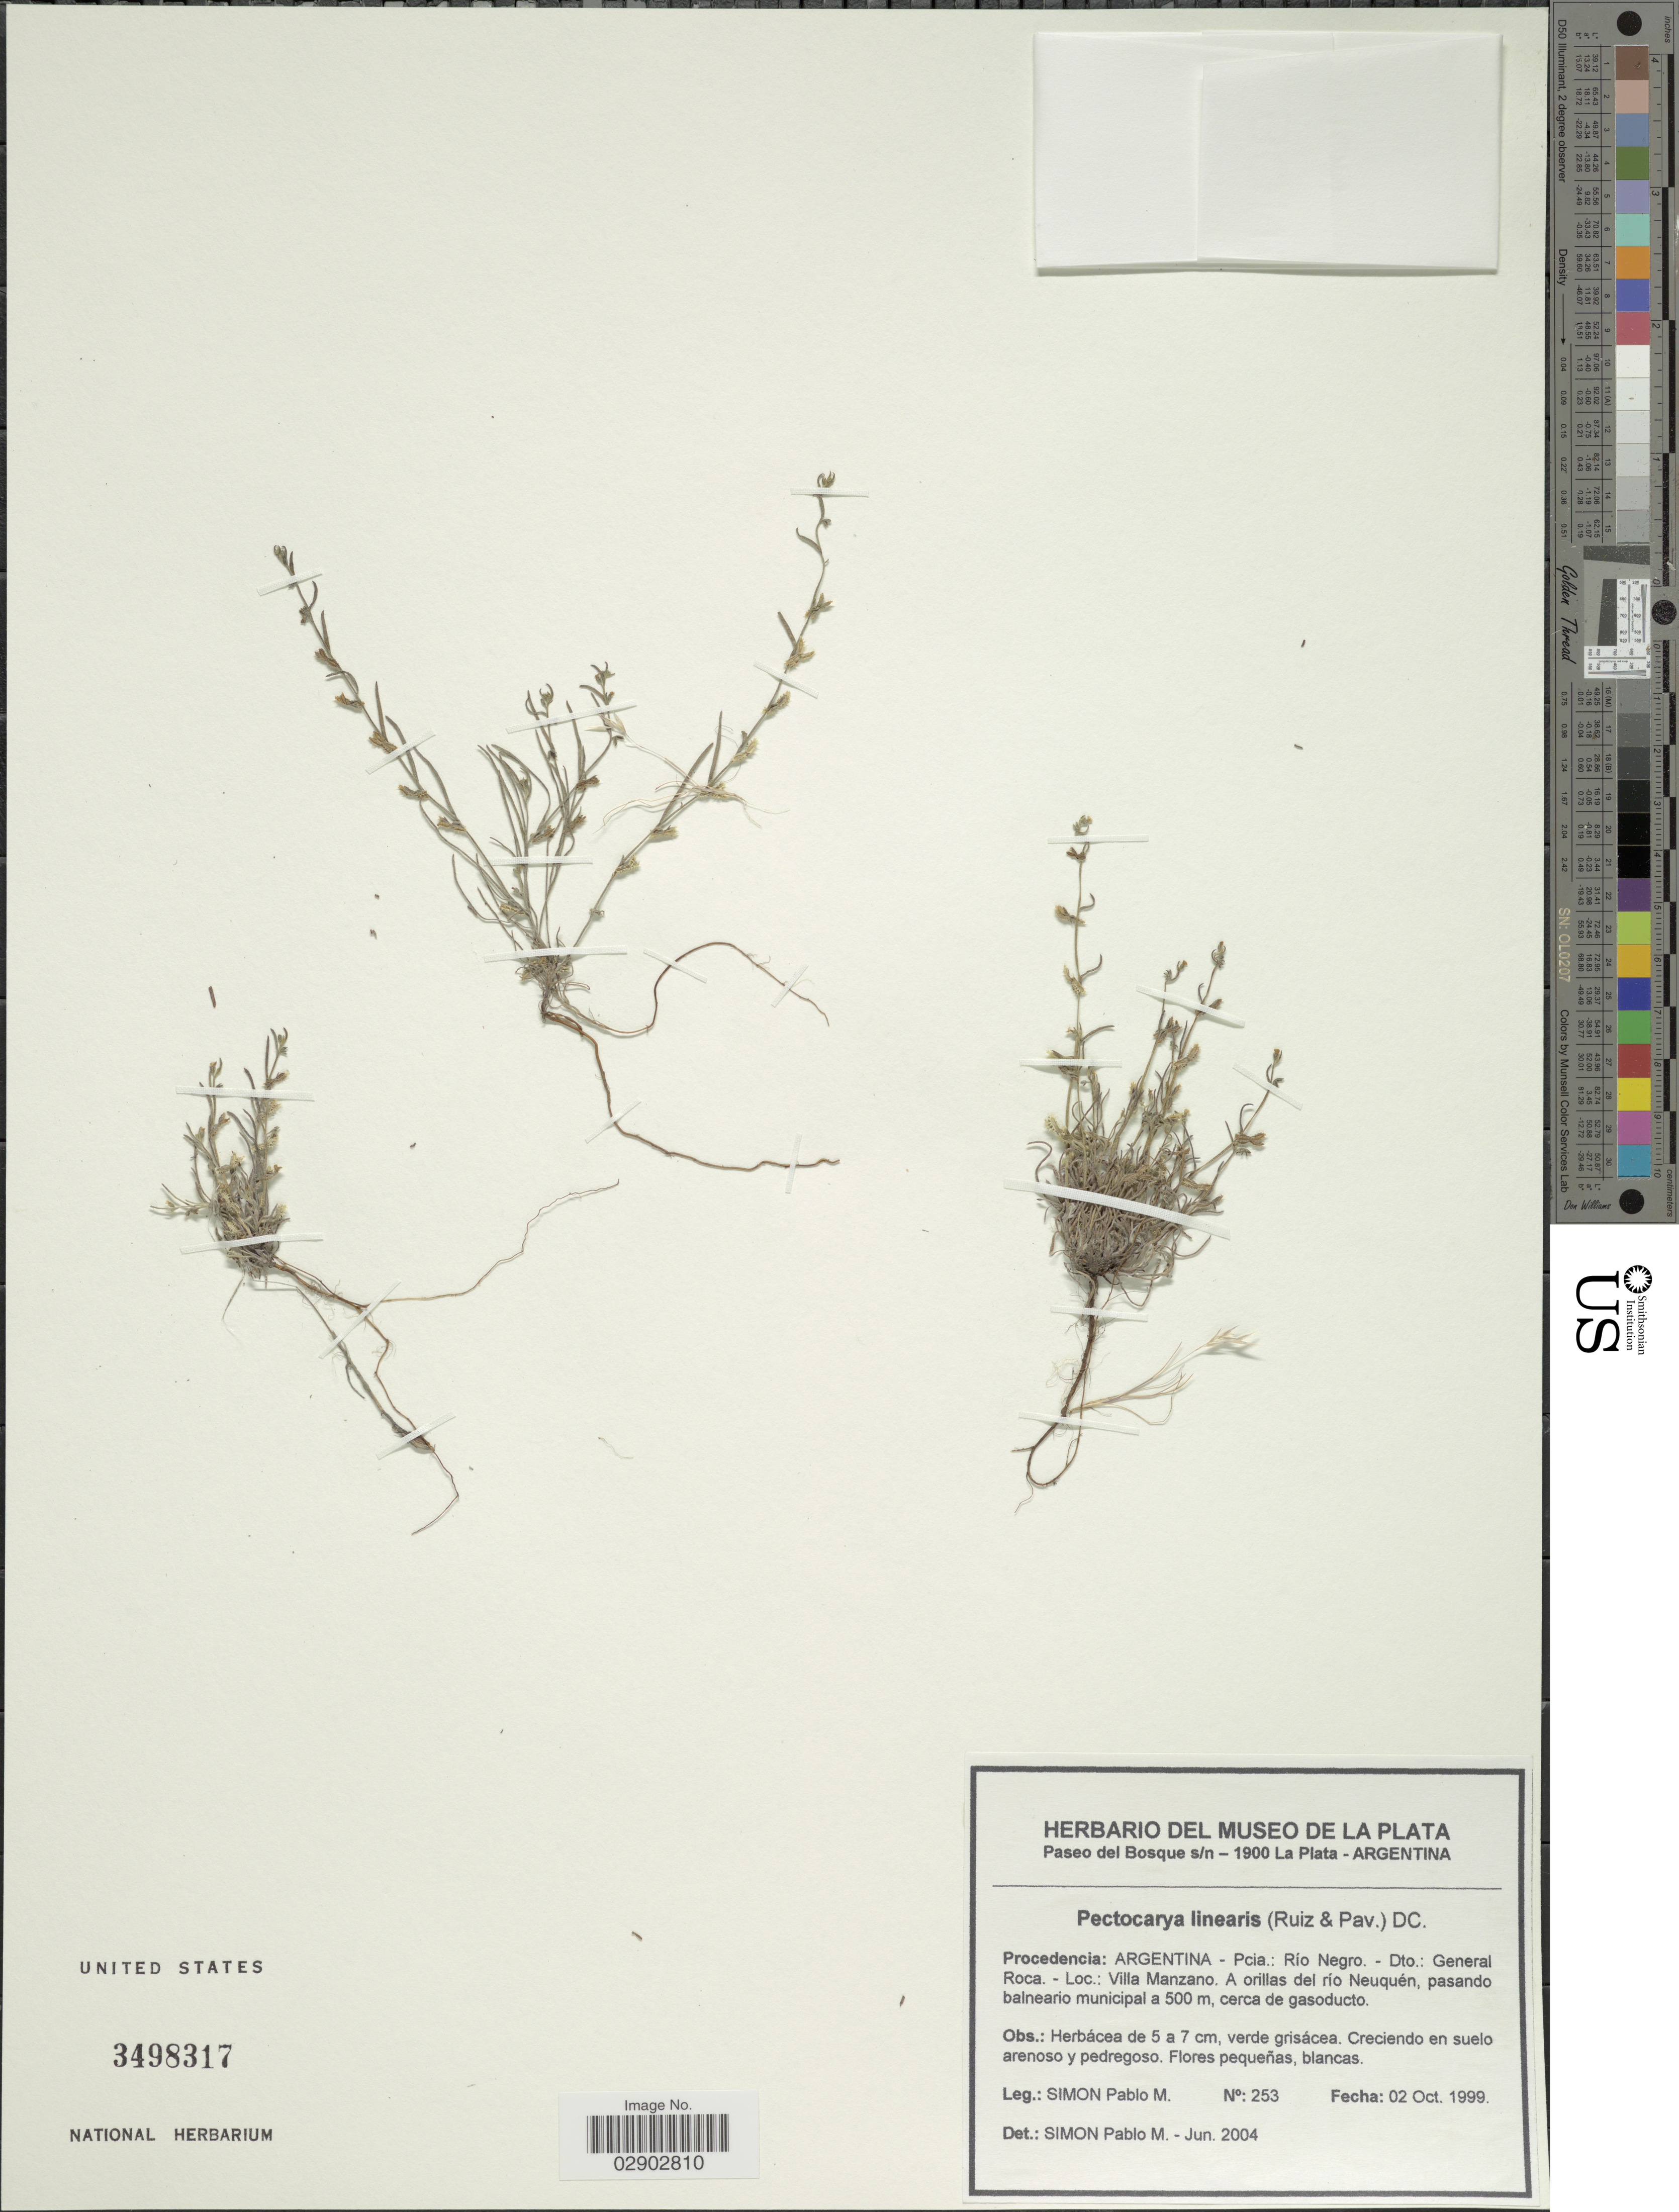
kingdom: Plantae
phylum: Tracheophyta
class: Magnoliopsida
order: Boraginales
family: Boraginaceae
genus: Pectocarya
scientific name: Pectocarya linearis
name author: (Ruiz & Pav.) DC.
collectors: S. Pablo M.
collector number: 253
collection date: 1999-10-02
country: Argentina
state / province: Rio Negro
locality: Dto.: General Roca. - Loc.: Villa Manzano. A orillas del río Neuquén, pasando balneario municipal a 500 m, cerca de gasoducto.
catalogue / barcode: US 3498317